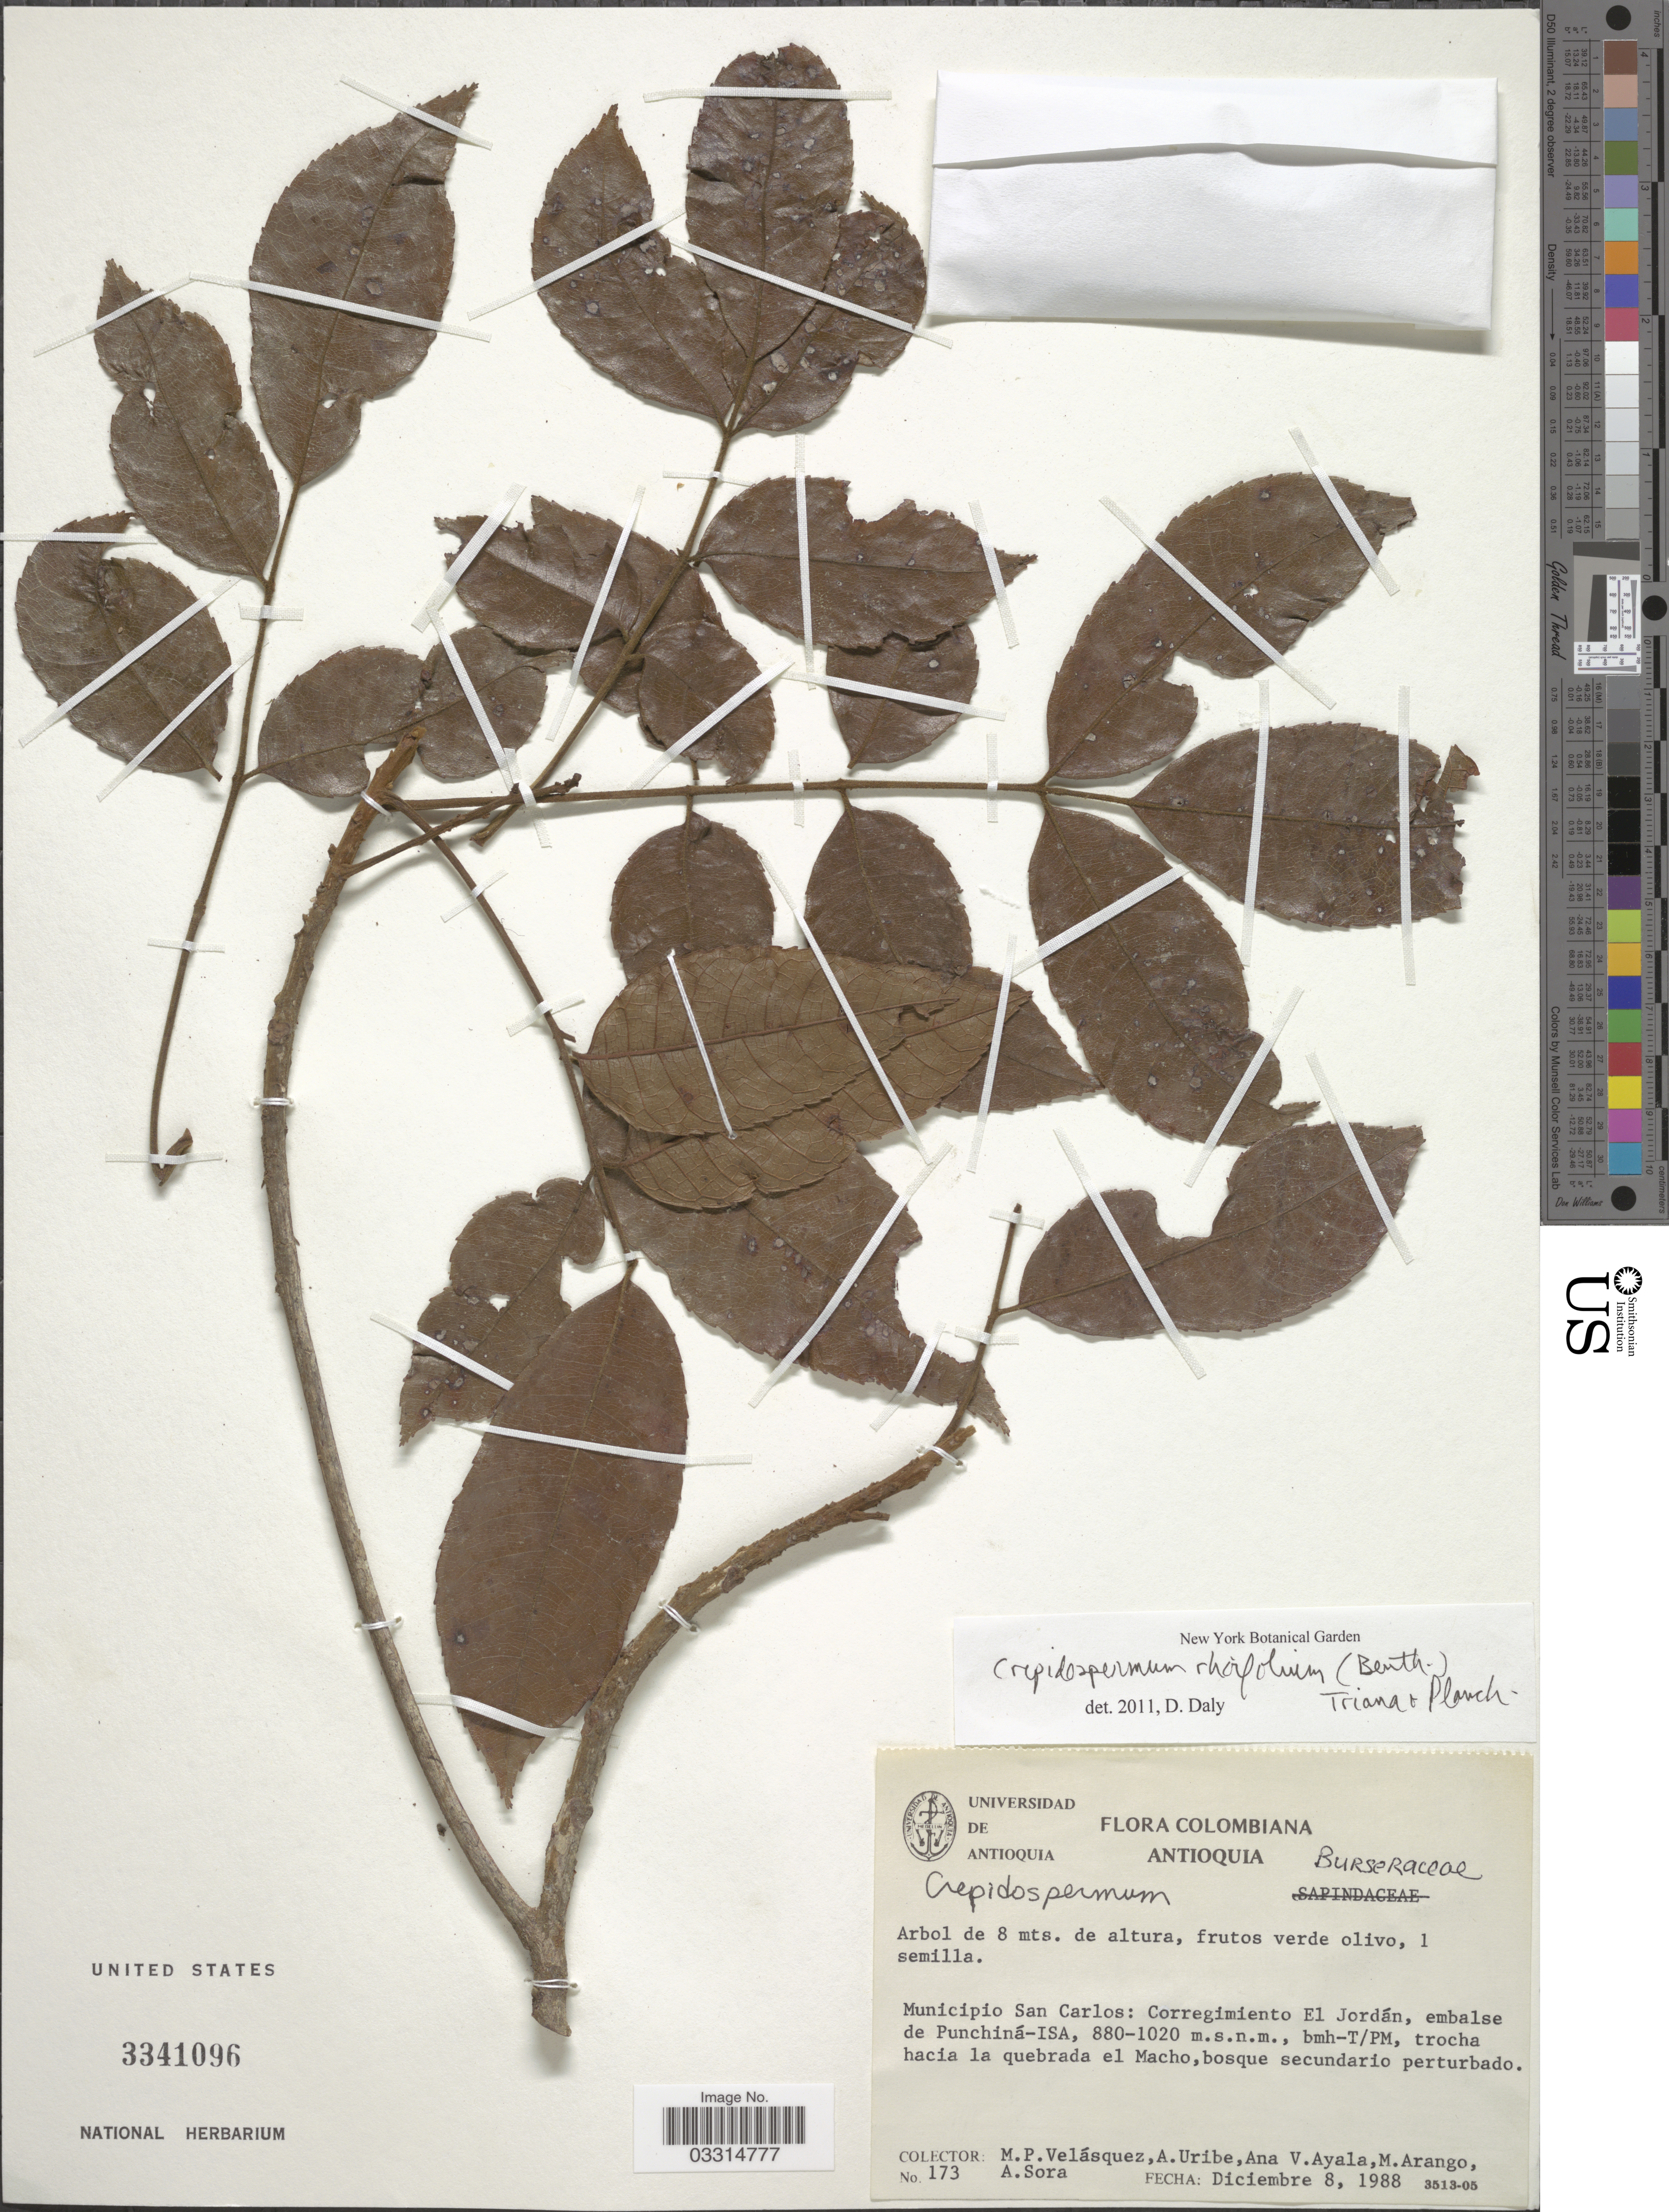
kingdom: Plantae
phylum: Tracheophyta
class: Magnoliopsida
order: Sapindales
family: Burseraceae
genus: Protium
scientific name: Protium rhoifolium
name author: (Benth.) Byng & Christenh.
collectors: M. P. Velásquez, A. Uribe, A. V. Ayala, M. Arango & A. Sora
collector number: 173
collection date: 1988-12-08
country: Colombia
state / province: Antioquia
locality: Municipio San Carlos: Corregimiento El Jordán, embalse de Punchiná-ISA.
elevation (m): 880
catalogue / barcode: US 3341096